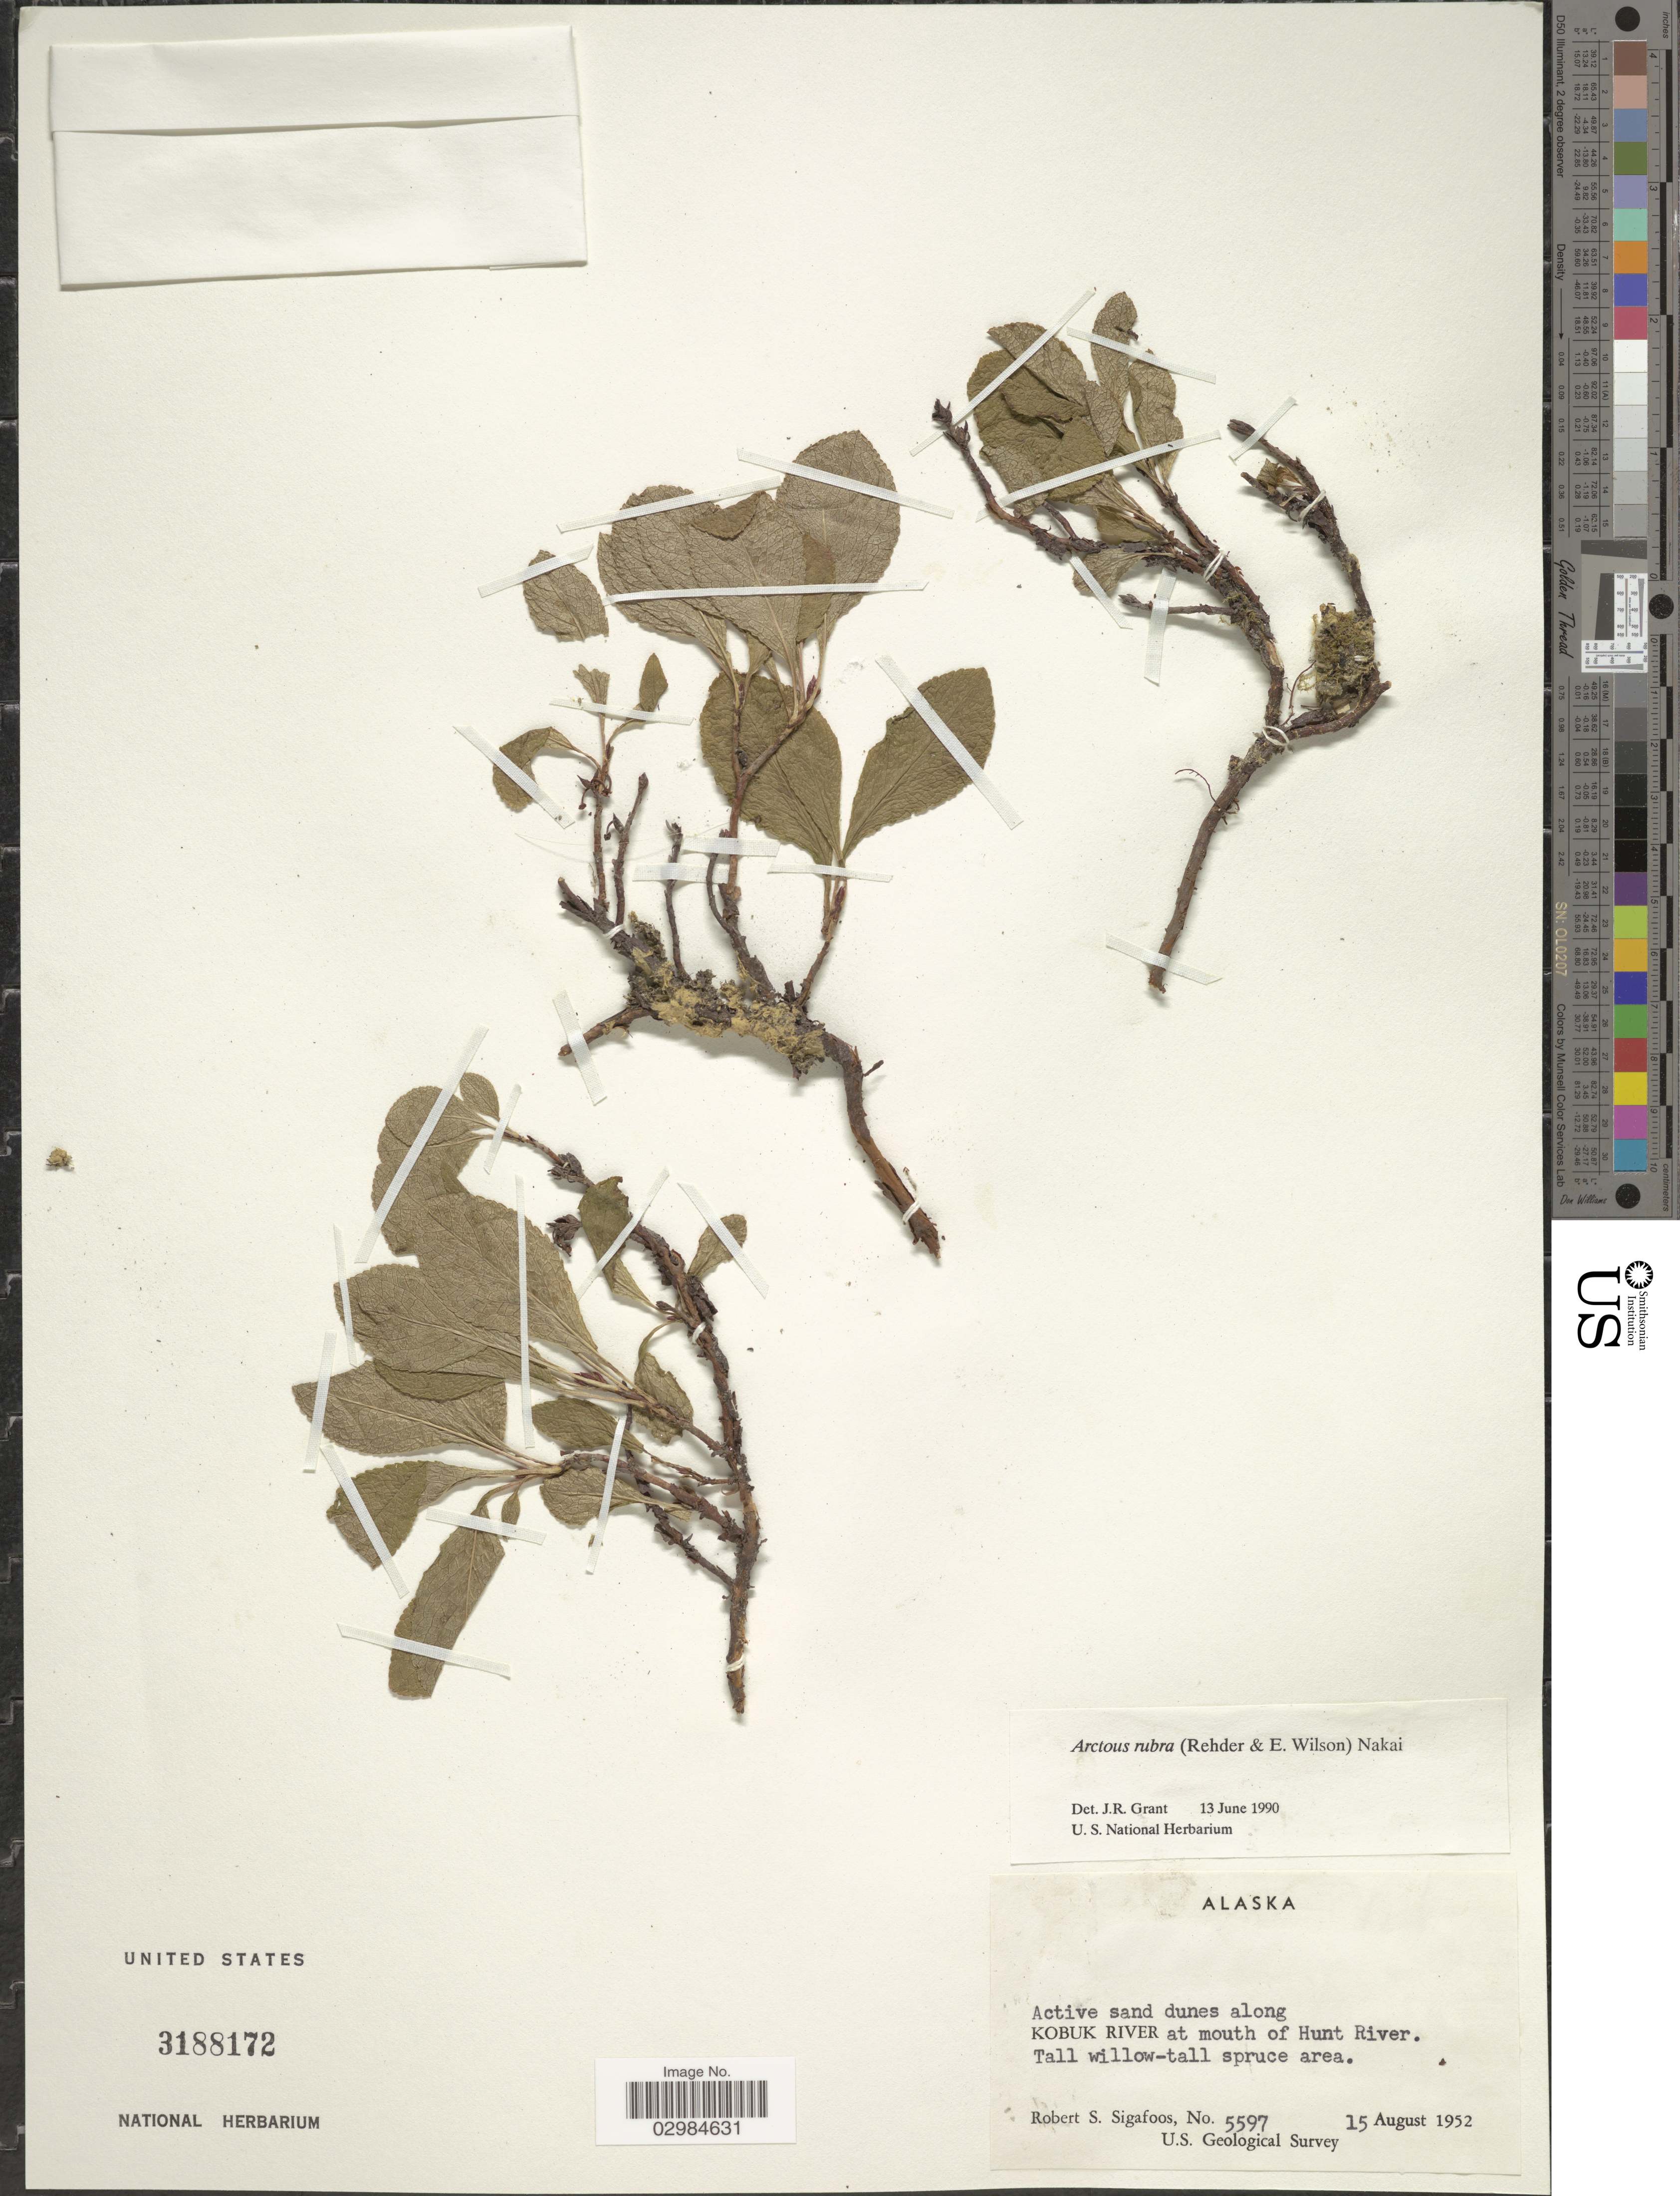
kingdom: Plantae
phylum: Tracheophyta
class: Magnoliopsida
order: Ericales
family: Ericaceae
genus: Arctostaphylos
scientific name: Arctostaphylos rubra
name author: (Rehder & E.H. Wilson) Fernald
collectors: R. Sigafoos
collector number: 5597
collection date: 1952-08-15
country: United States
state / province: Alaska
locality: Active sand dunes along Kobuk River at mouth of Hunt River.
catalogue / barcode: US 3188172